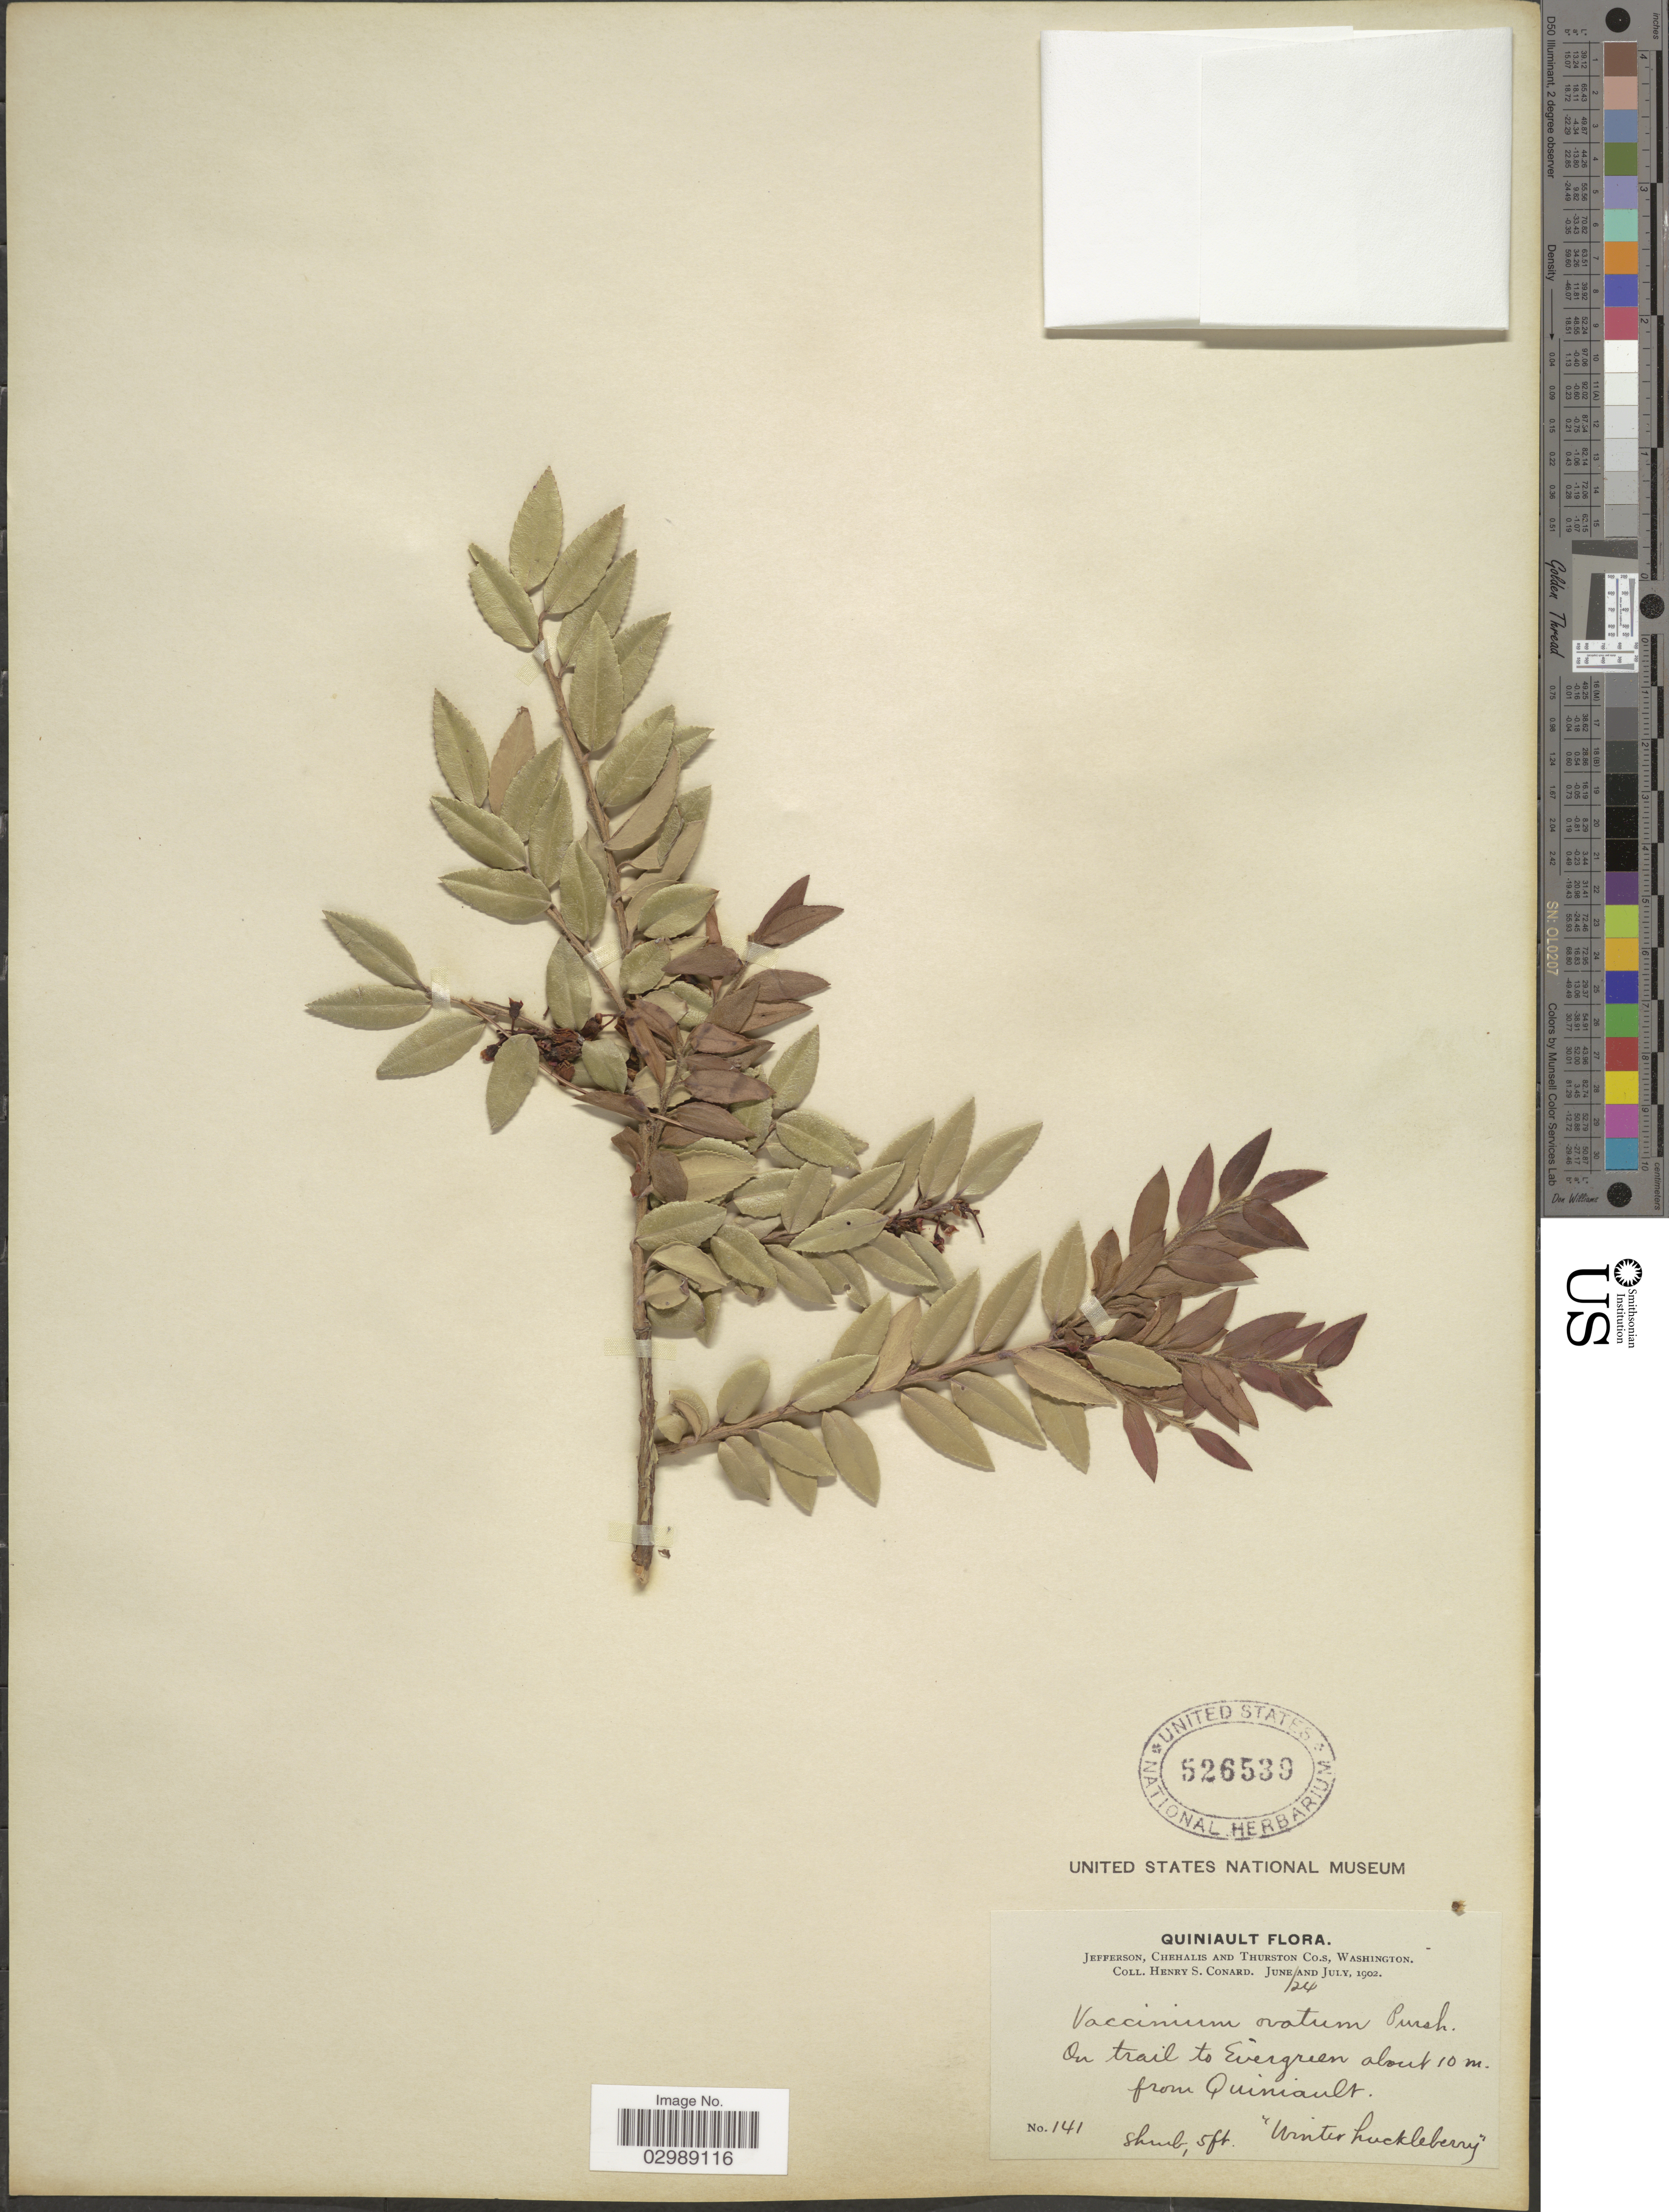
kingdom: Plantae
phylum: Tracheophyta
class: Magnoliopsida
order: Ericales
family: Ericaceae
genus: Vaccinium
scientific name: Vaccinium ovatum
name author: Pursh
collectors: H. S. Conard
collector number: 141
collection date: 1902-06-24/1902-07-24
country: United States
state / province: Washington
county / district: Thurston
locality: Quiniault. Jefferson, Chehalis and Thurston Co.s. On trail to Evergreem about 10 m. from Quiniault.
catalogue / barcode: US 526539